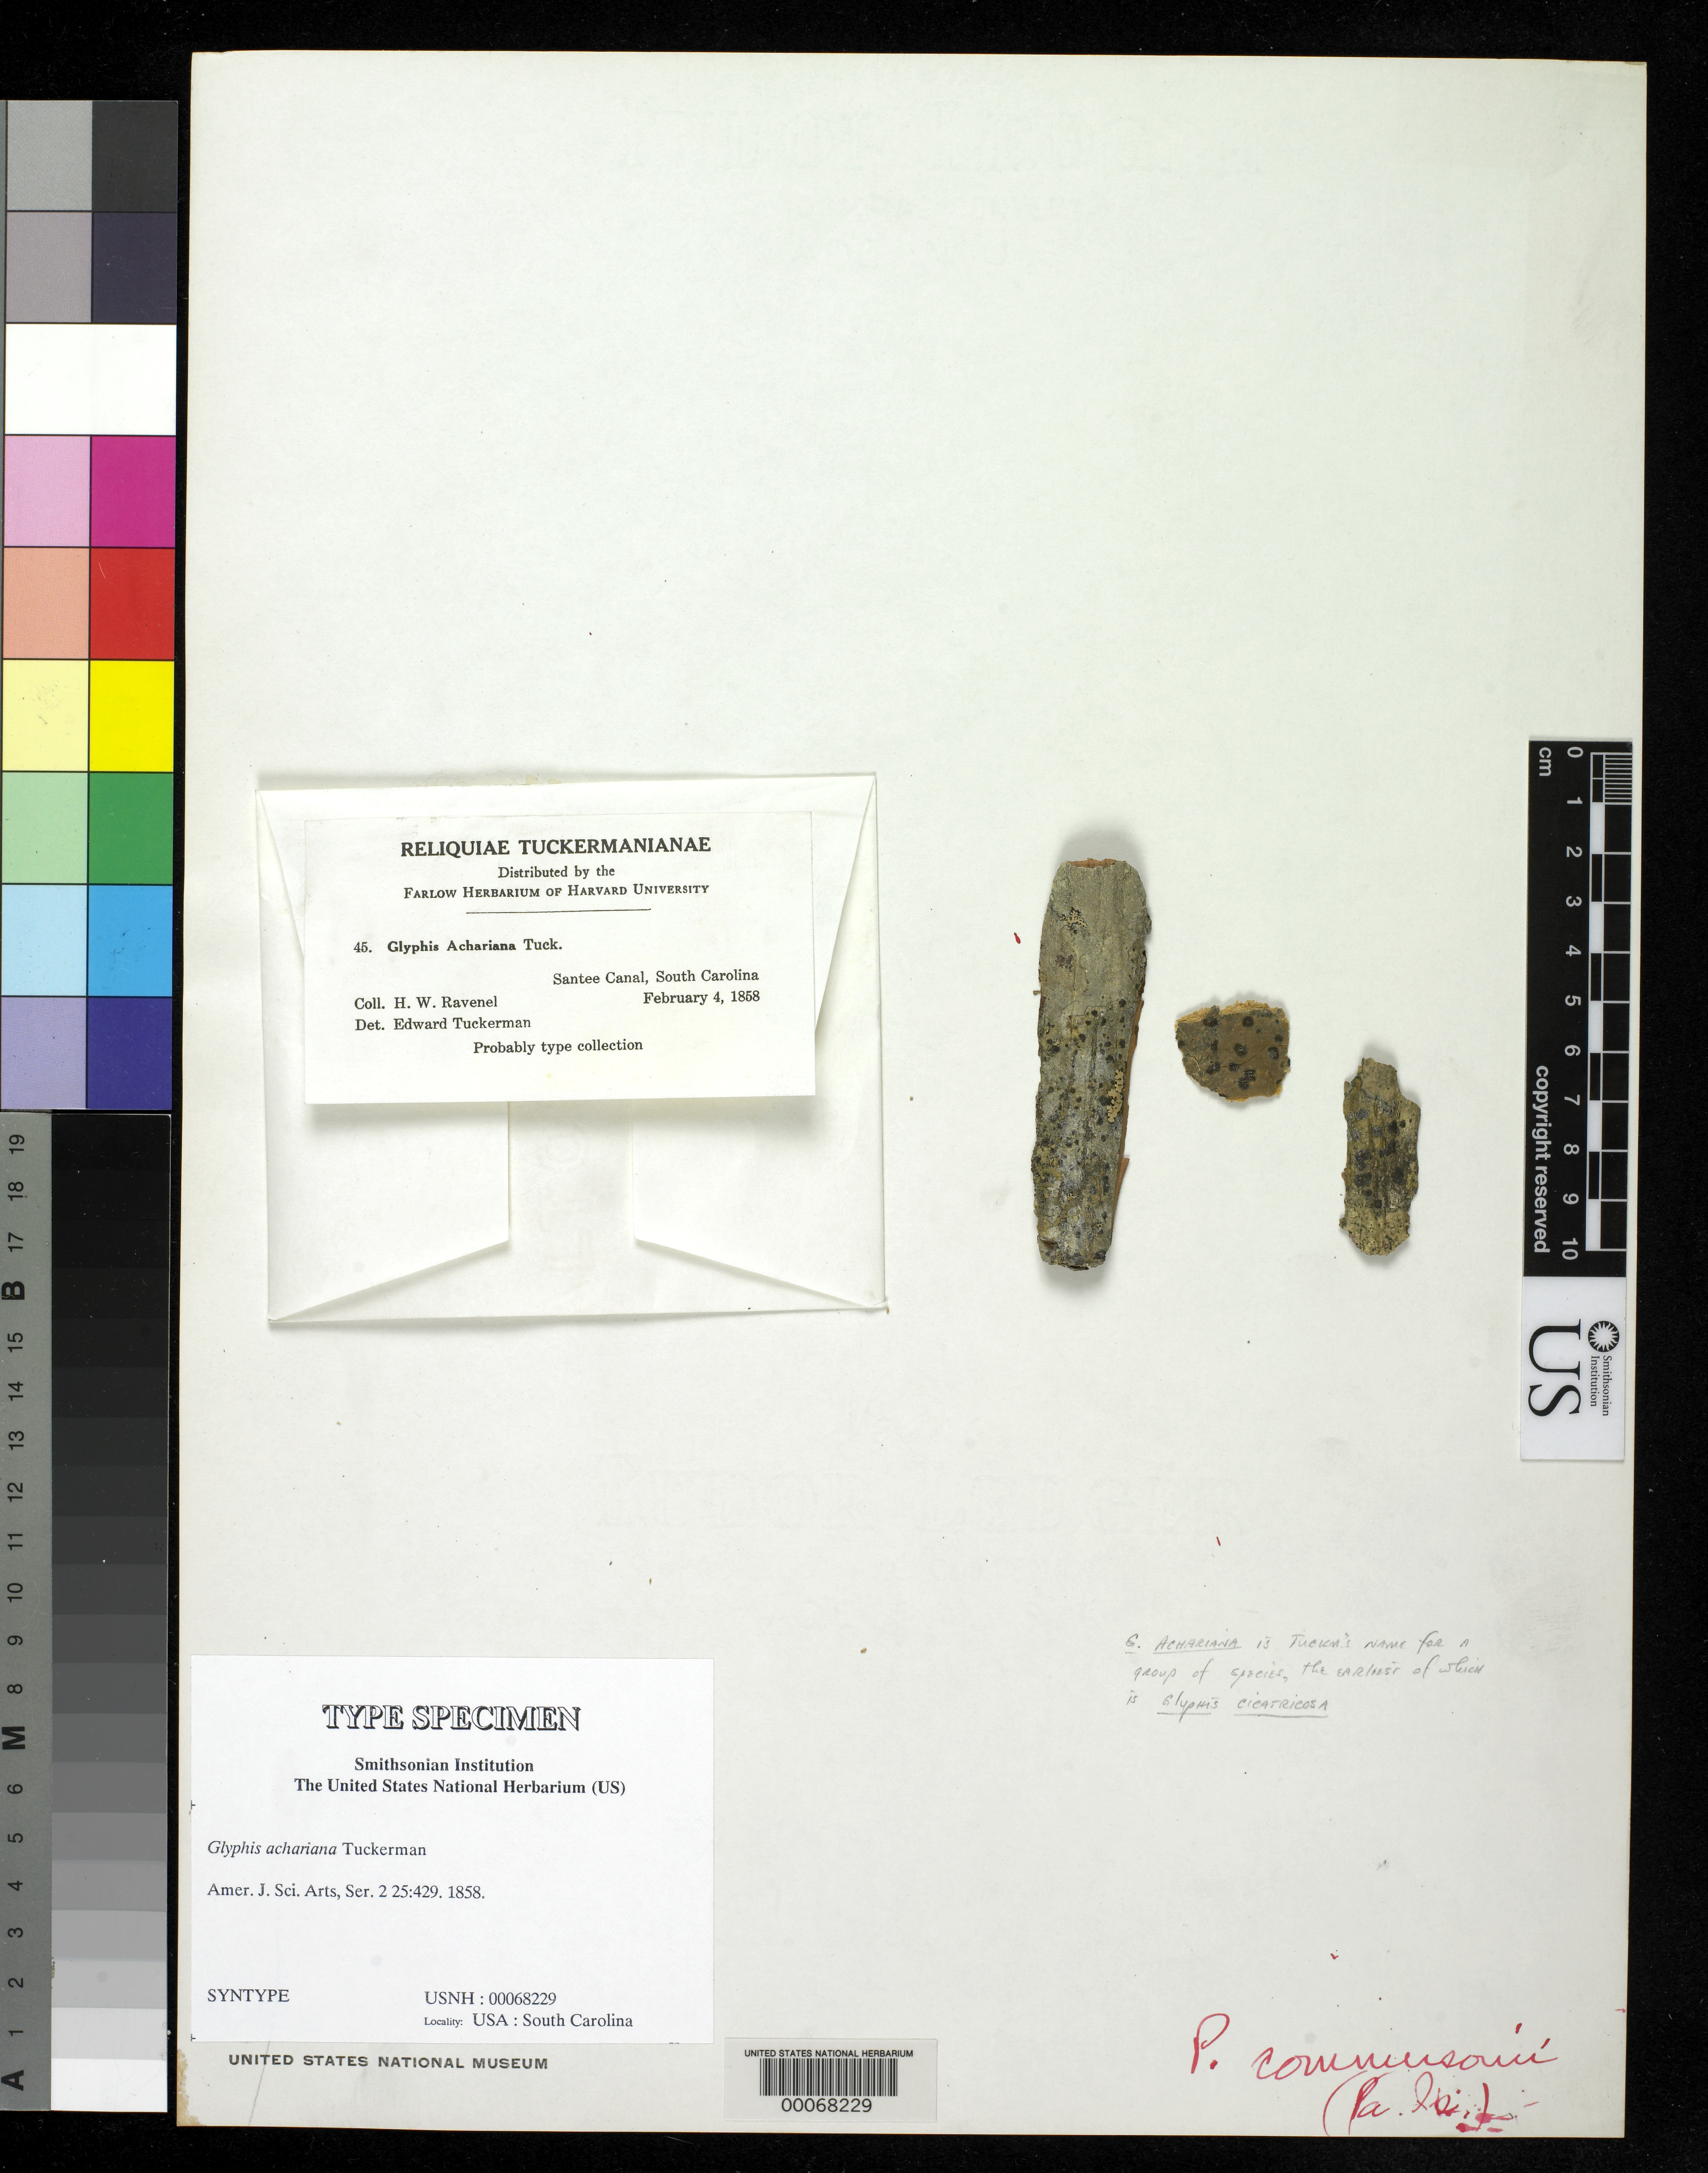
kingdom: Fungi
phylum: Ascomycota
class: Lecanoromycetes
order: Ostropales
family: Graphidaceae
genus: Glyphis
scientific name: Glyphis achariana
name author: Tuck.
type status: Syntype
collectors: H. Ravenel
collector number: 45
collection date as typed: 04 Feb 1858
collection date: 1858-02-04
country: United States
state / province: South Carolina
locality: Santee Canal.